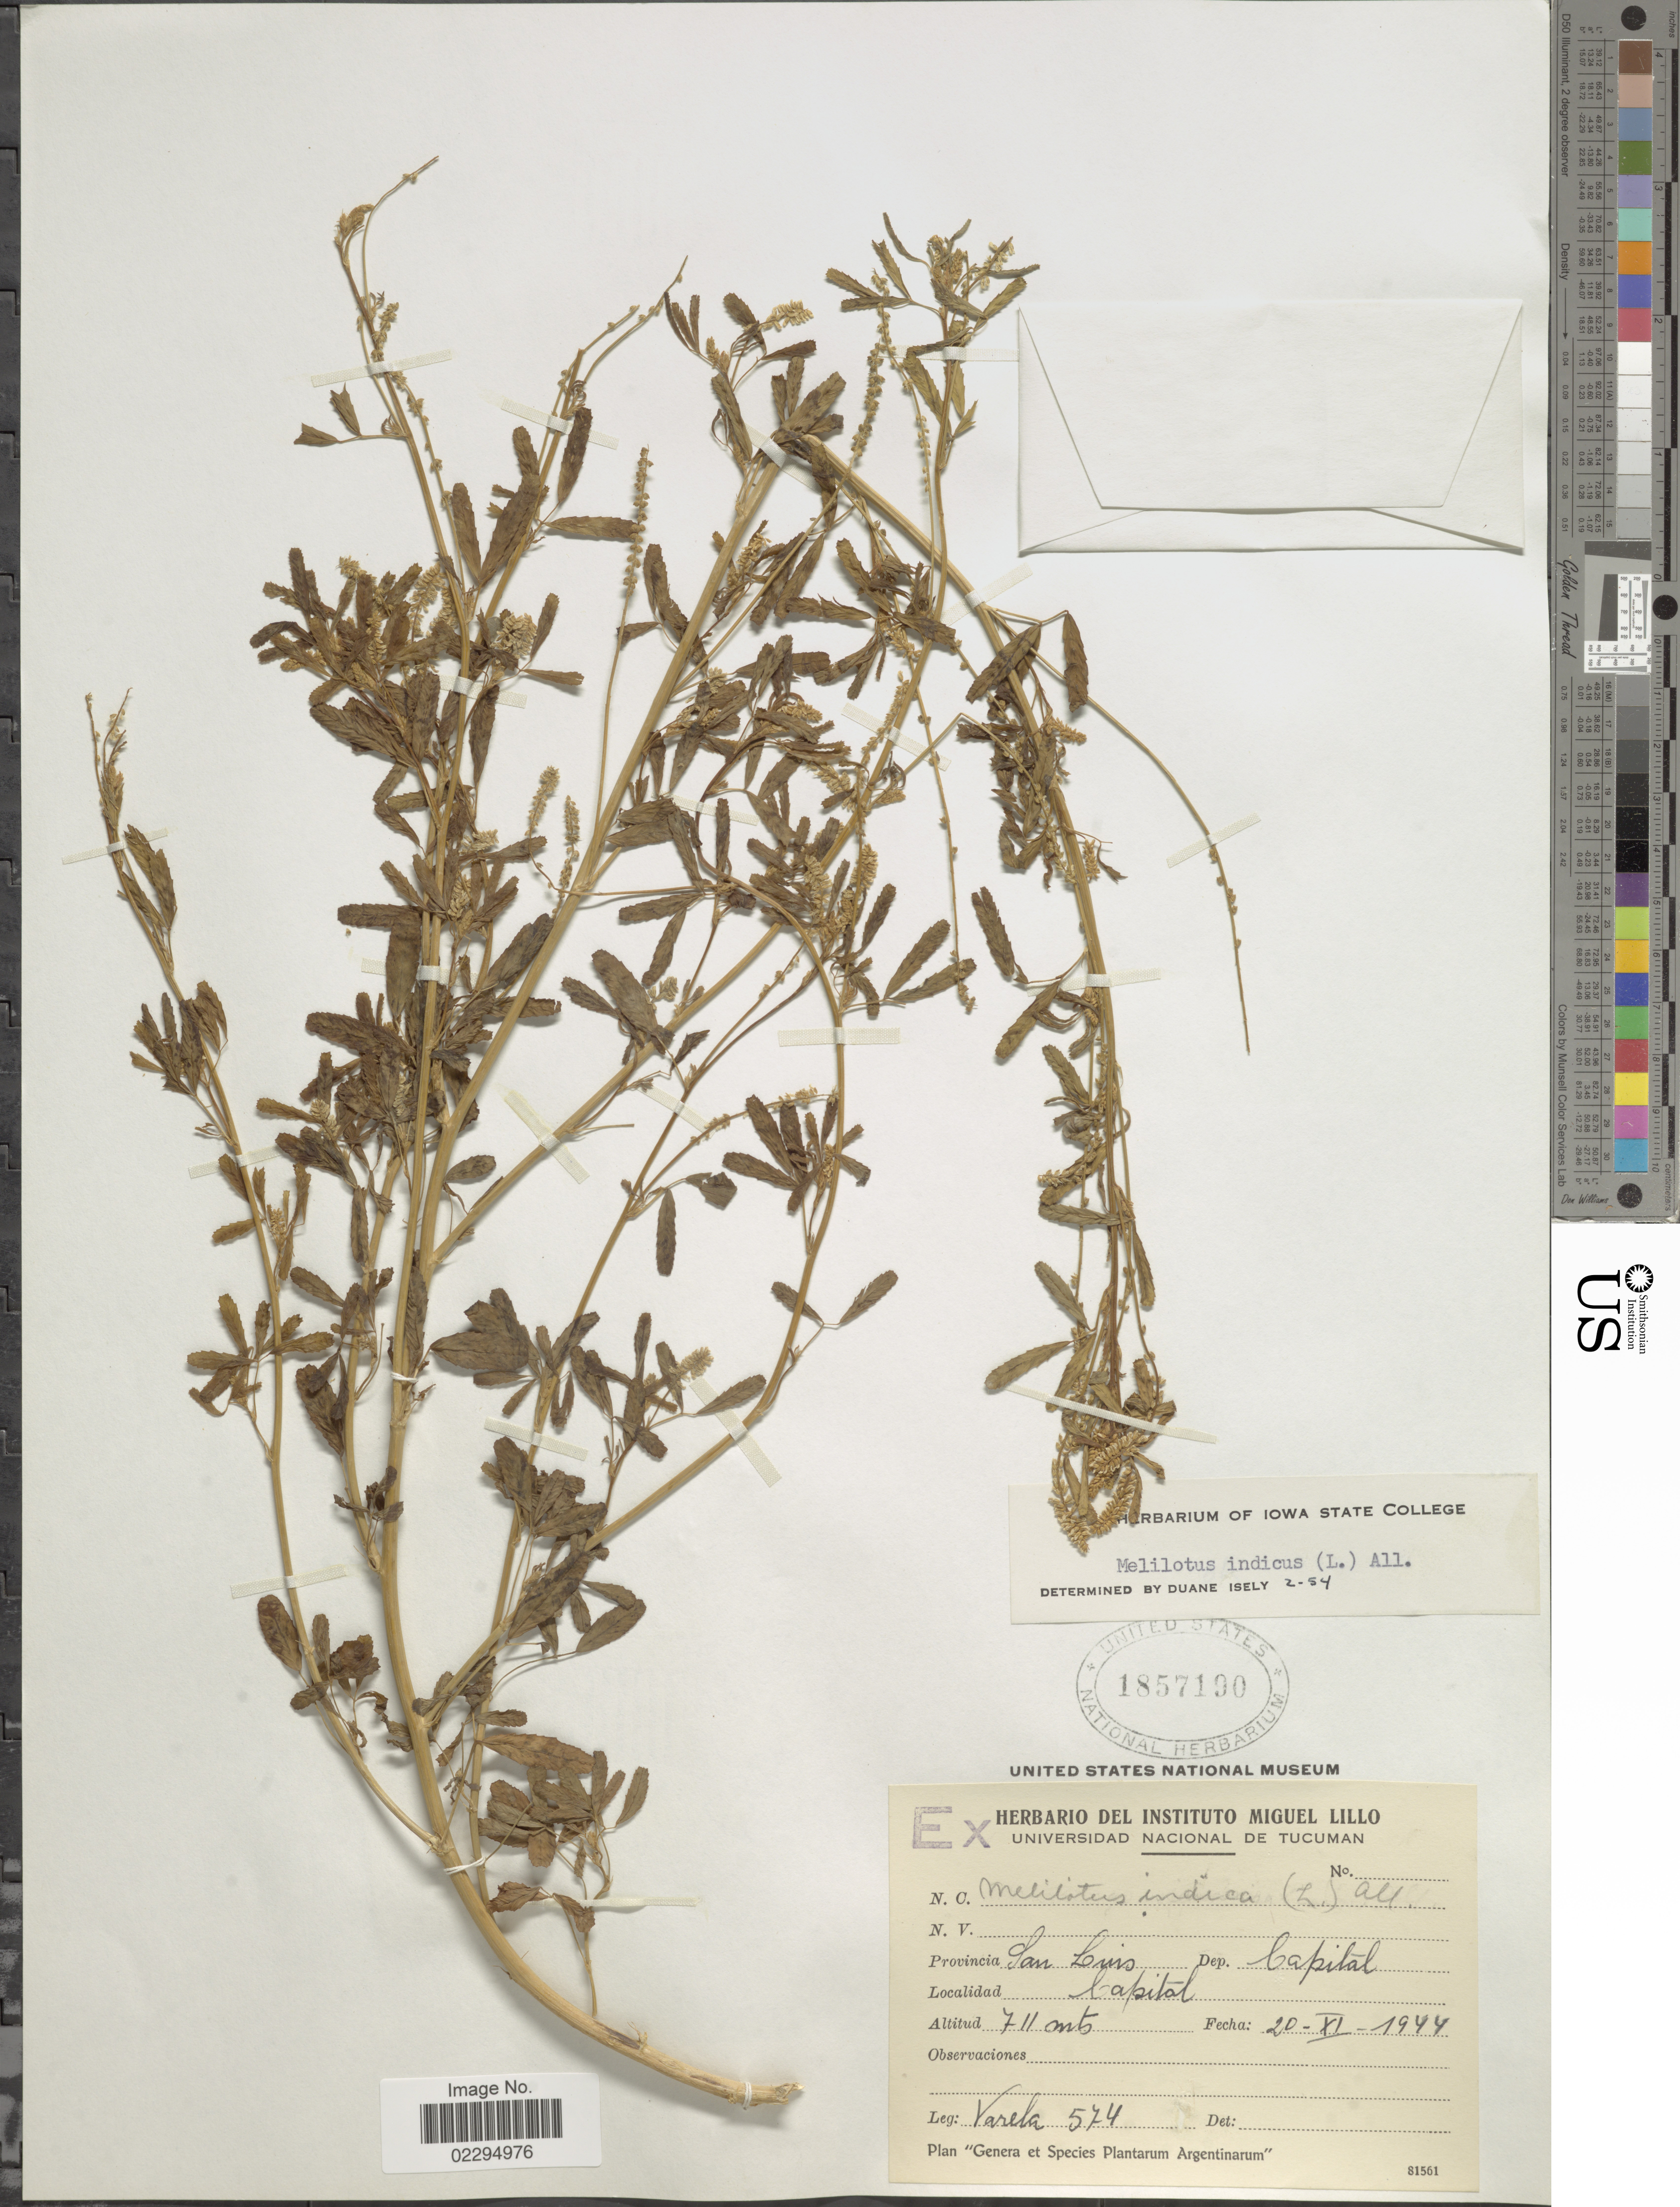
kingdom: Plantae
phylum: Tracheophyta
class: Magnoliopsida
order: Fabales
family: Fabaceae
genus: Melilotus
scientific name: Melilotus indicus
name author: (L.) All.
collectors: -. Varela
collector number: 574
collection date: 1944-11-20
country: Argentina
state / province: San Luis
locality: Dep. Capital, Capital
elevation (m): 711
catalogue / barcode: US 1857190